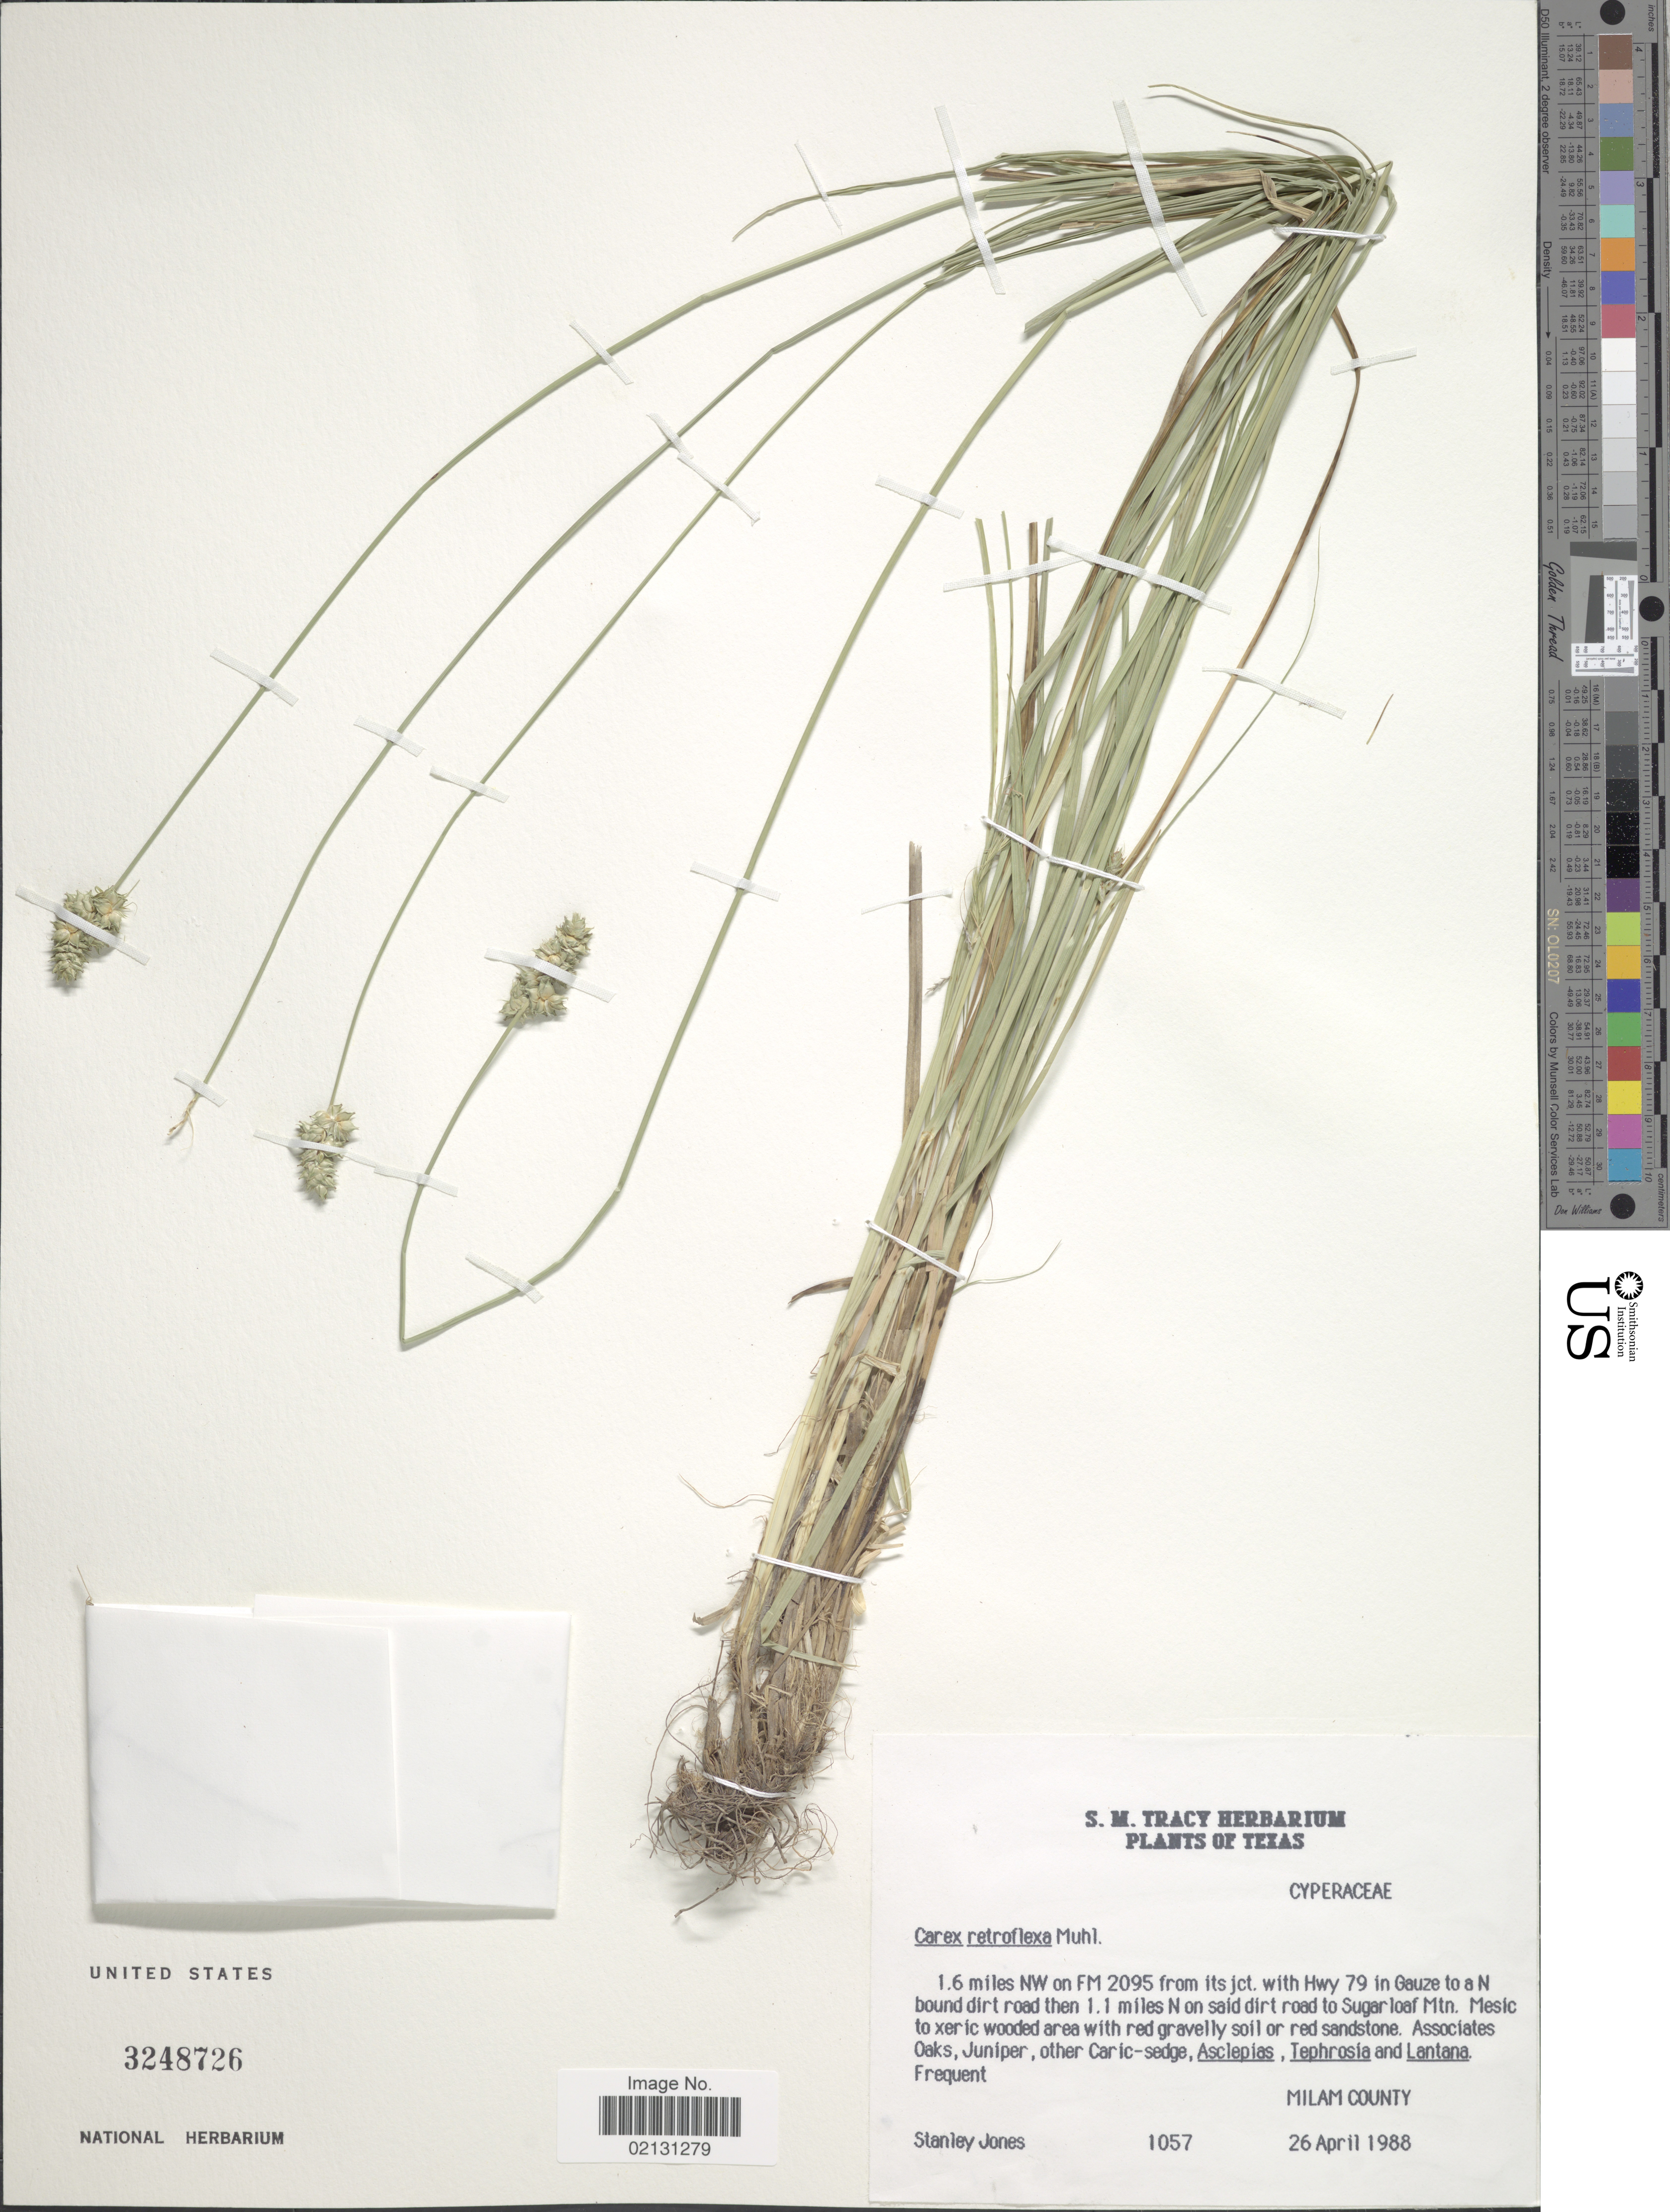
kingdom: Plantae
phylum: Tracheophyta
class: Liliopsida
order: Poales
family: Cyperaceae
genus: Carex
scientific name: Carex retroflexa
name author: Muhl. ex Willd.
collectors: S. D. Jones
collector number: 1057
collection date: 1988-04-26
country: United States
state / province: Texas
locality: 1.6 miles NW on FM 2095 from its jct. with Hwy 79 in Gauze to a N bound dirt the 1.1 miles N on said dirt road to Sugar loag Mtn, Milam County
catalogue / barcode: US 3248726